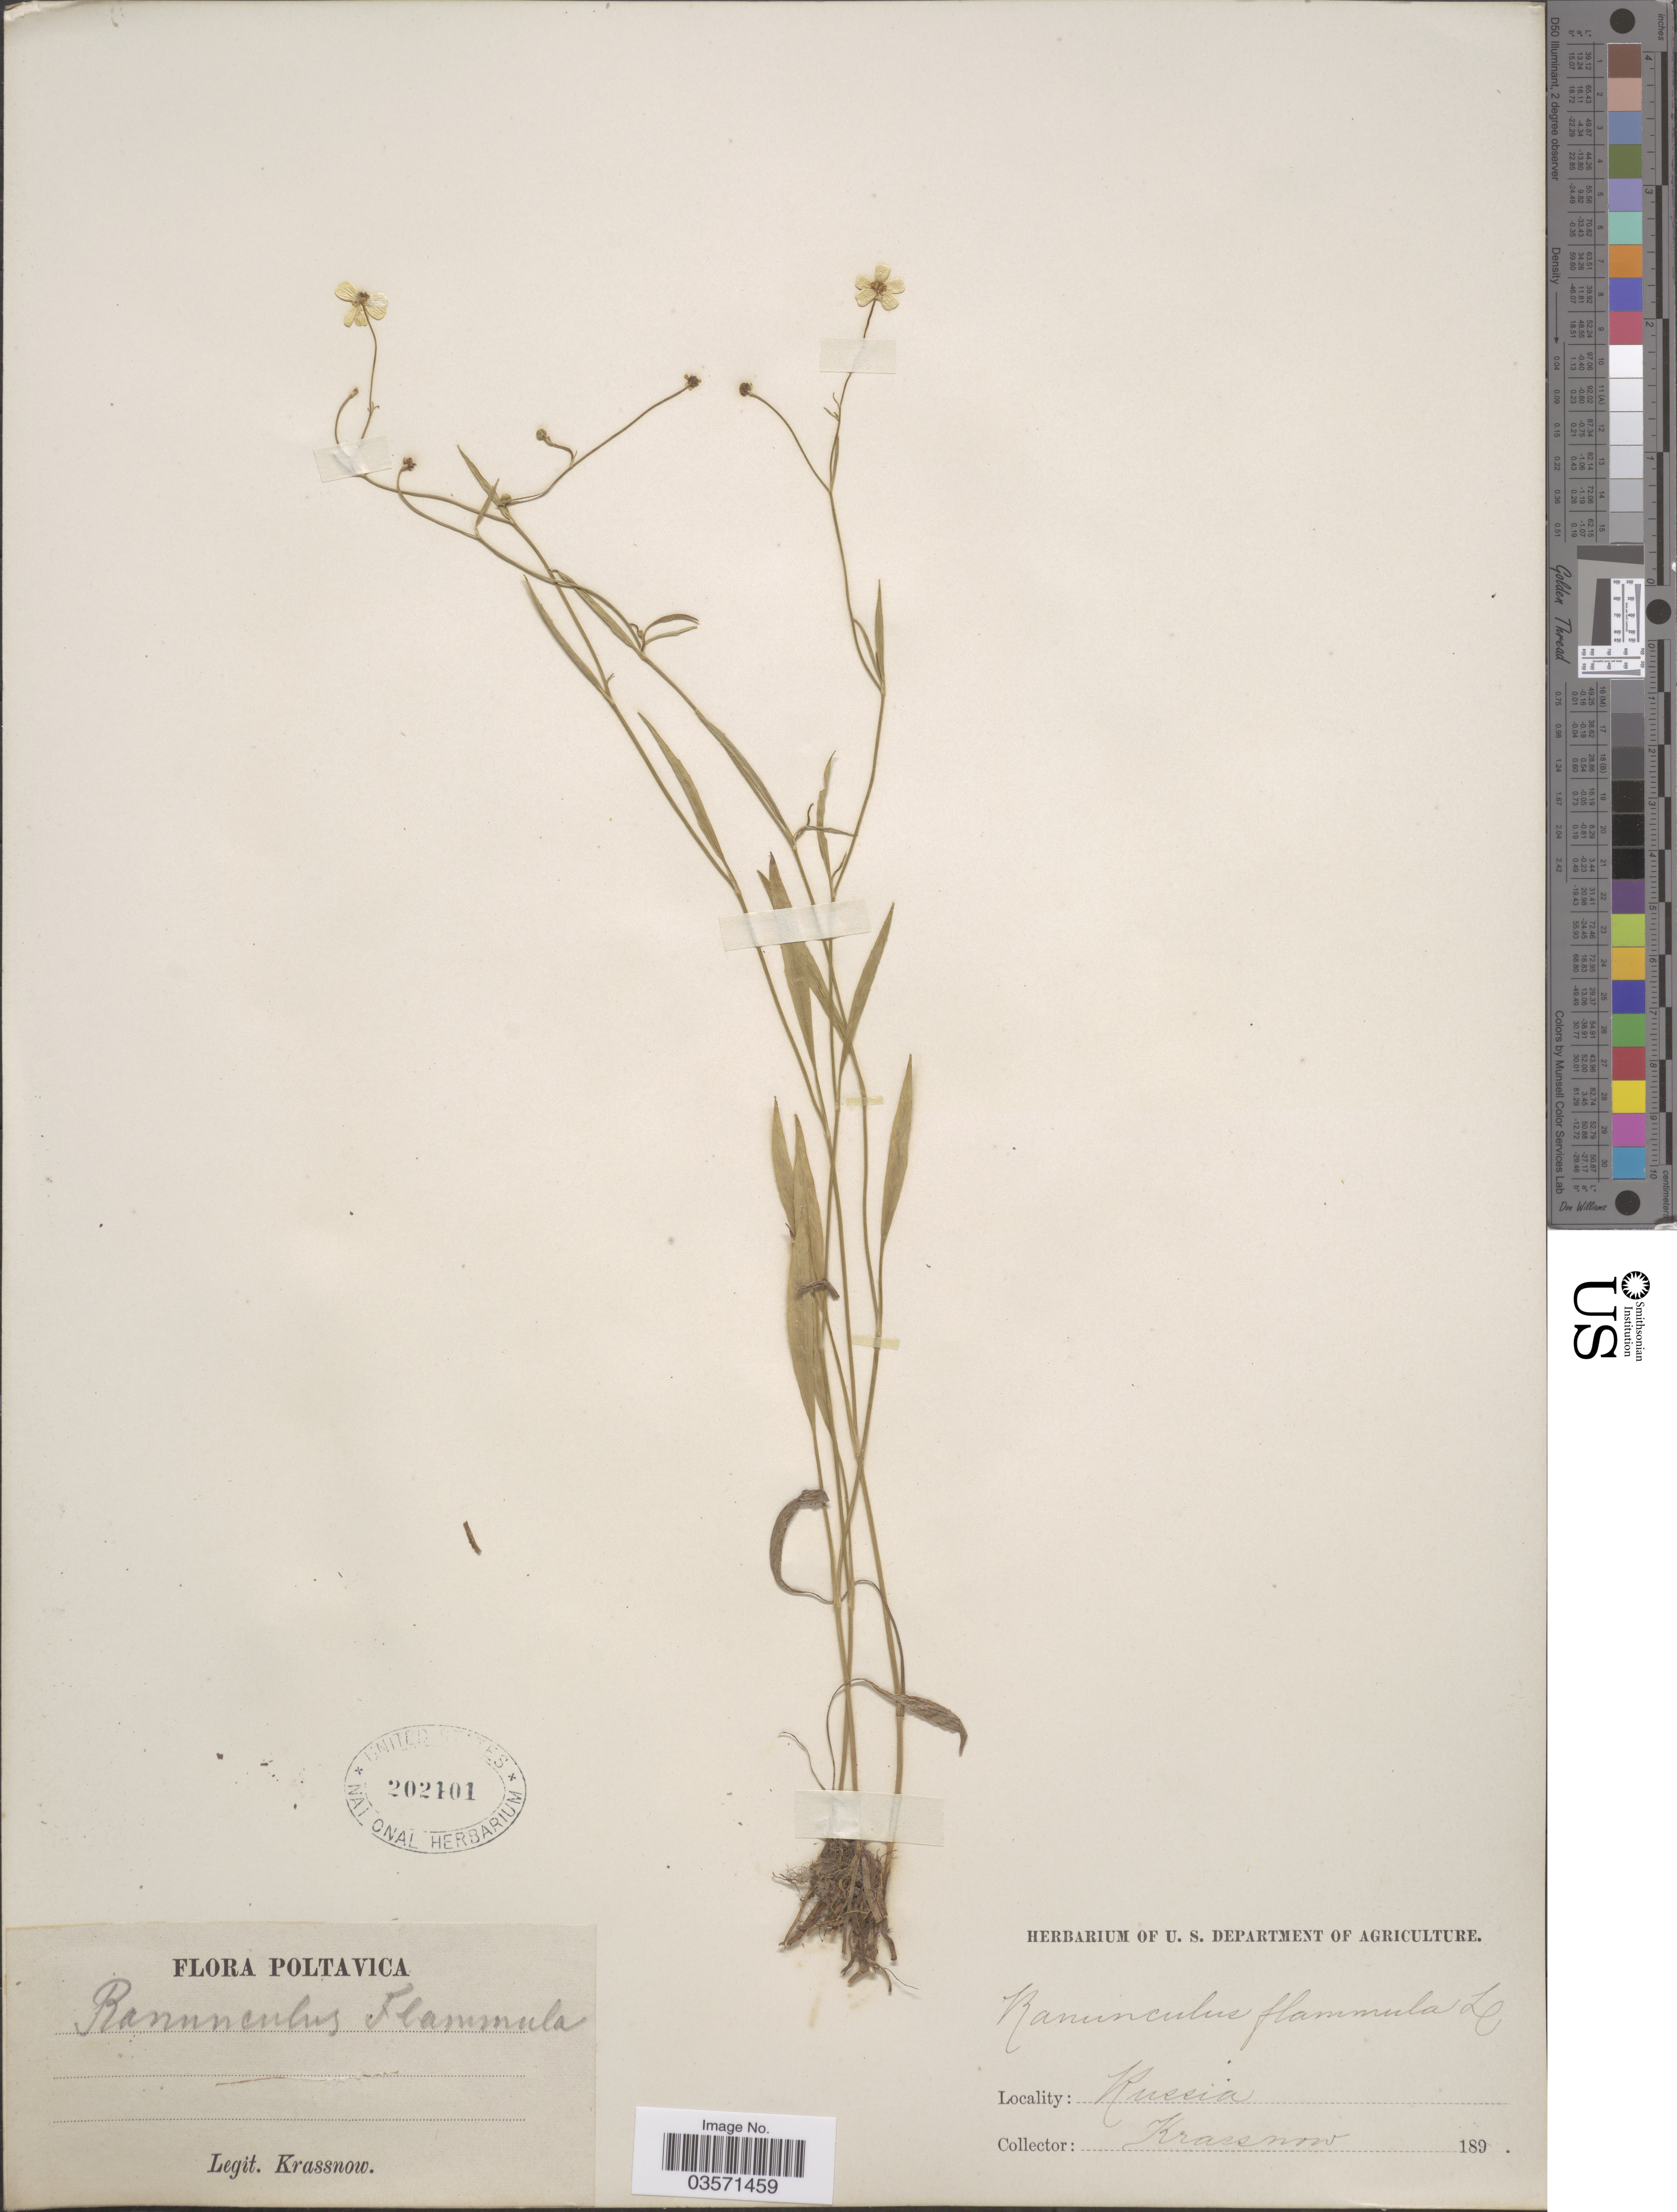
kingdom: Plantae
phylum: Tracheophyta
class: Magnoliopsida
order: Ranunculales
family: Ranunculaceae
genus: Ranunculus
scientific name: Ranunculus flammula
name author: L.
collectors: -. Krassnow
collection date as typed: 189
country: Ukraine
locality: Poltavica.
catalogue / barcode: US 202101